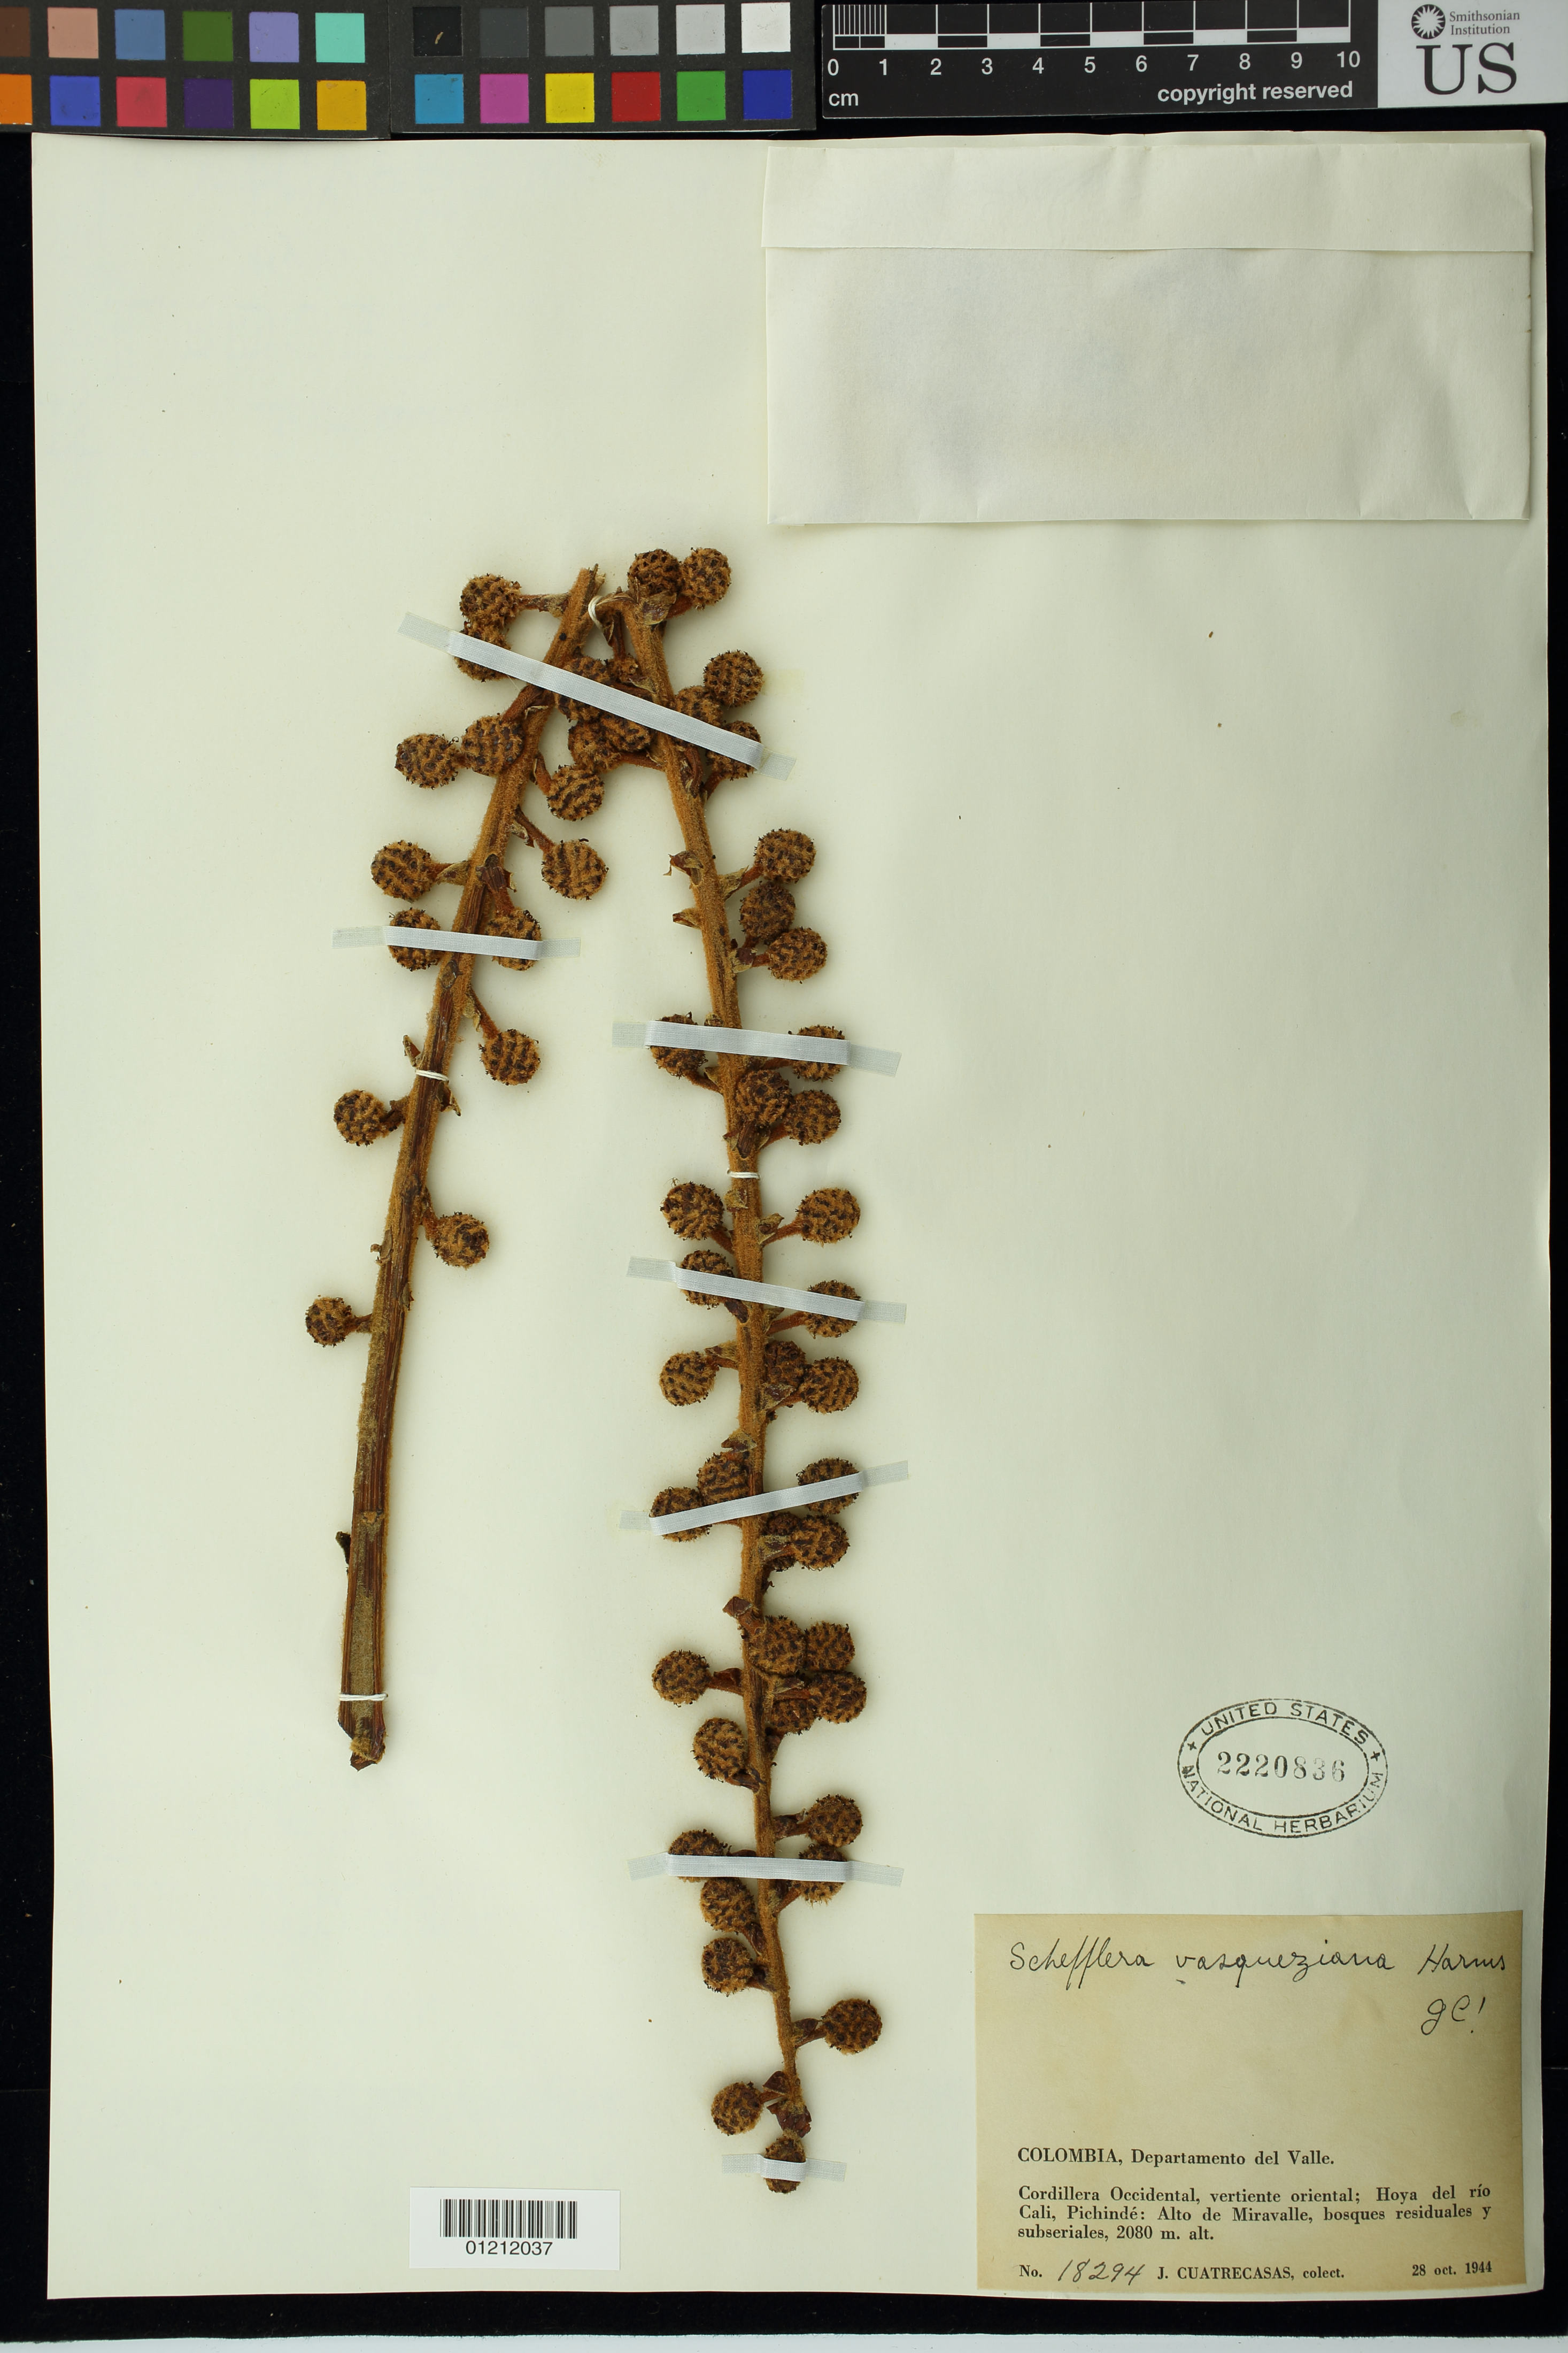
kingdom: Plantae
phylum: Tracheophyta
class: Magnoliopsida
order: Apiales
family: Araliaceae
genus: Schefflera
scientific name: Schefflera vasqueziana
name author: Harms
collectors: J. Cuatrecasas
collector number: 18294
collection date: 1944-10-28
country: Colombia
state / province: Valle del Cauca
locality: Cordillera Occidental, vertiente oriental; Hoya del río Cali, Pichindé: Alto de Miravalle, bosques reiduales y subseriales.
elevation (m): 2080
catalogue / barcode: US 2220836